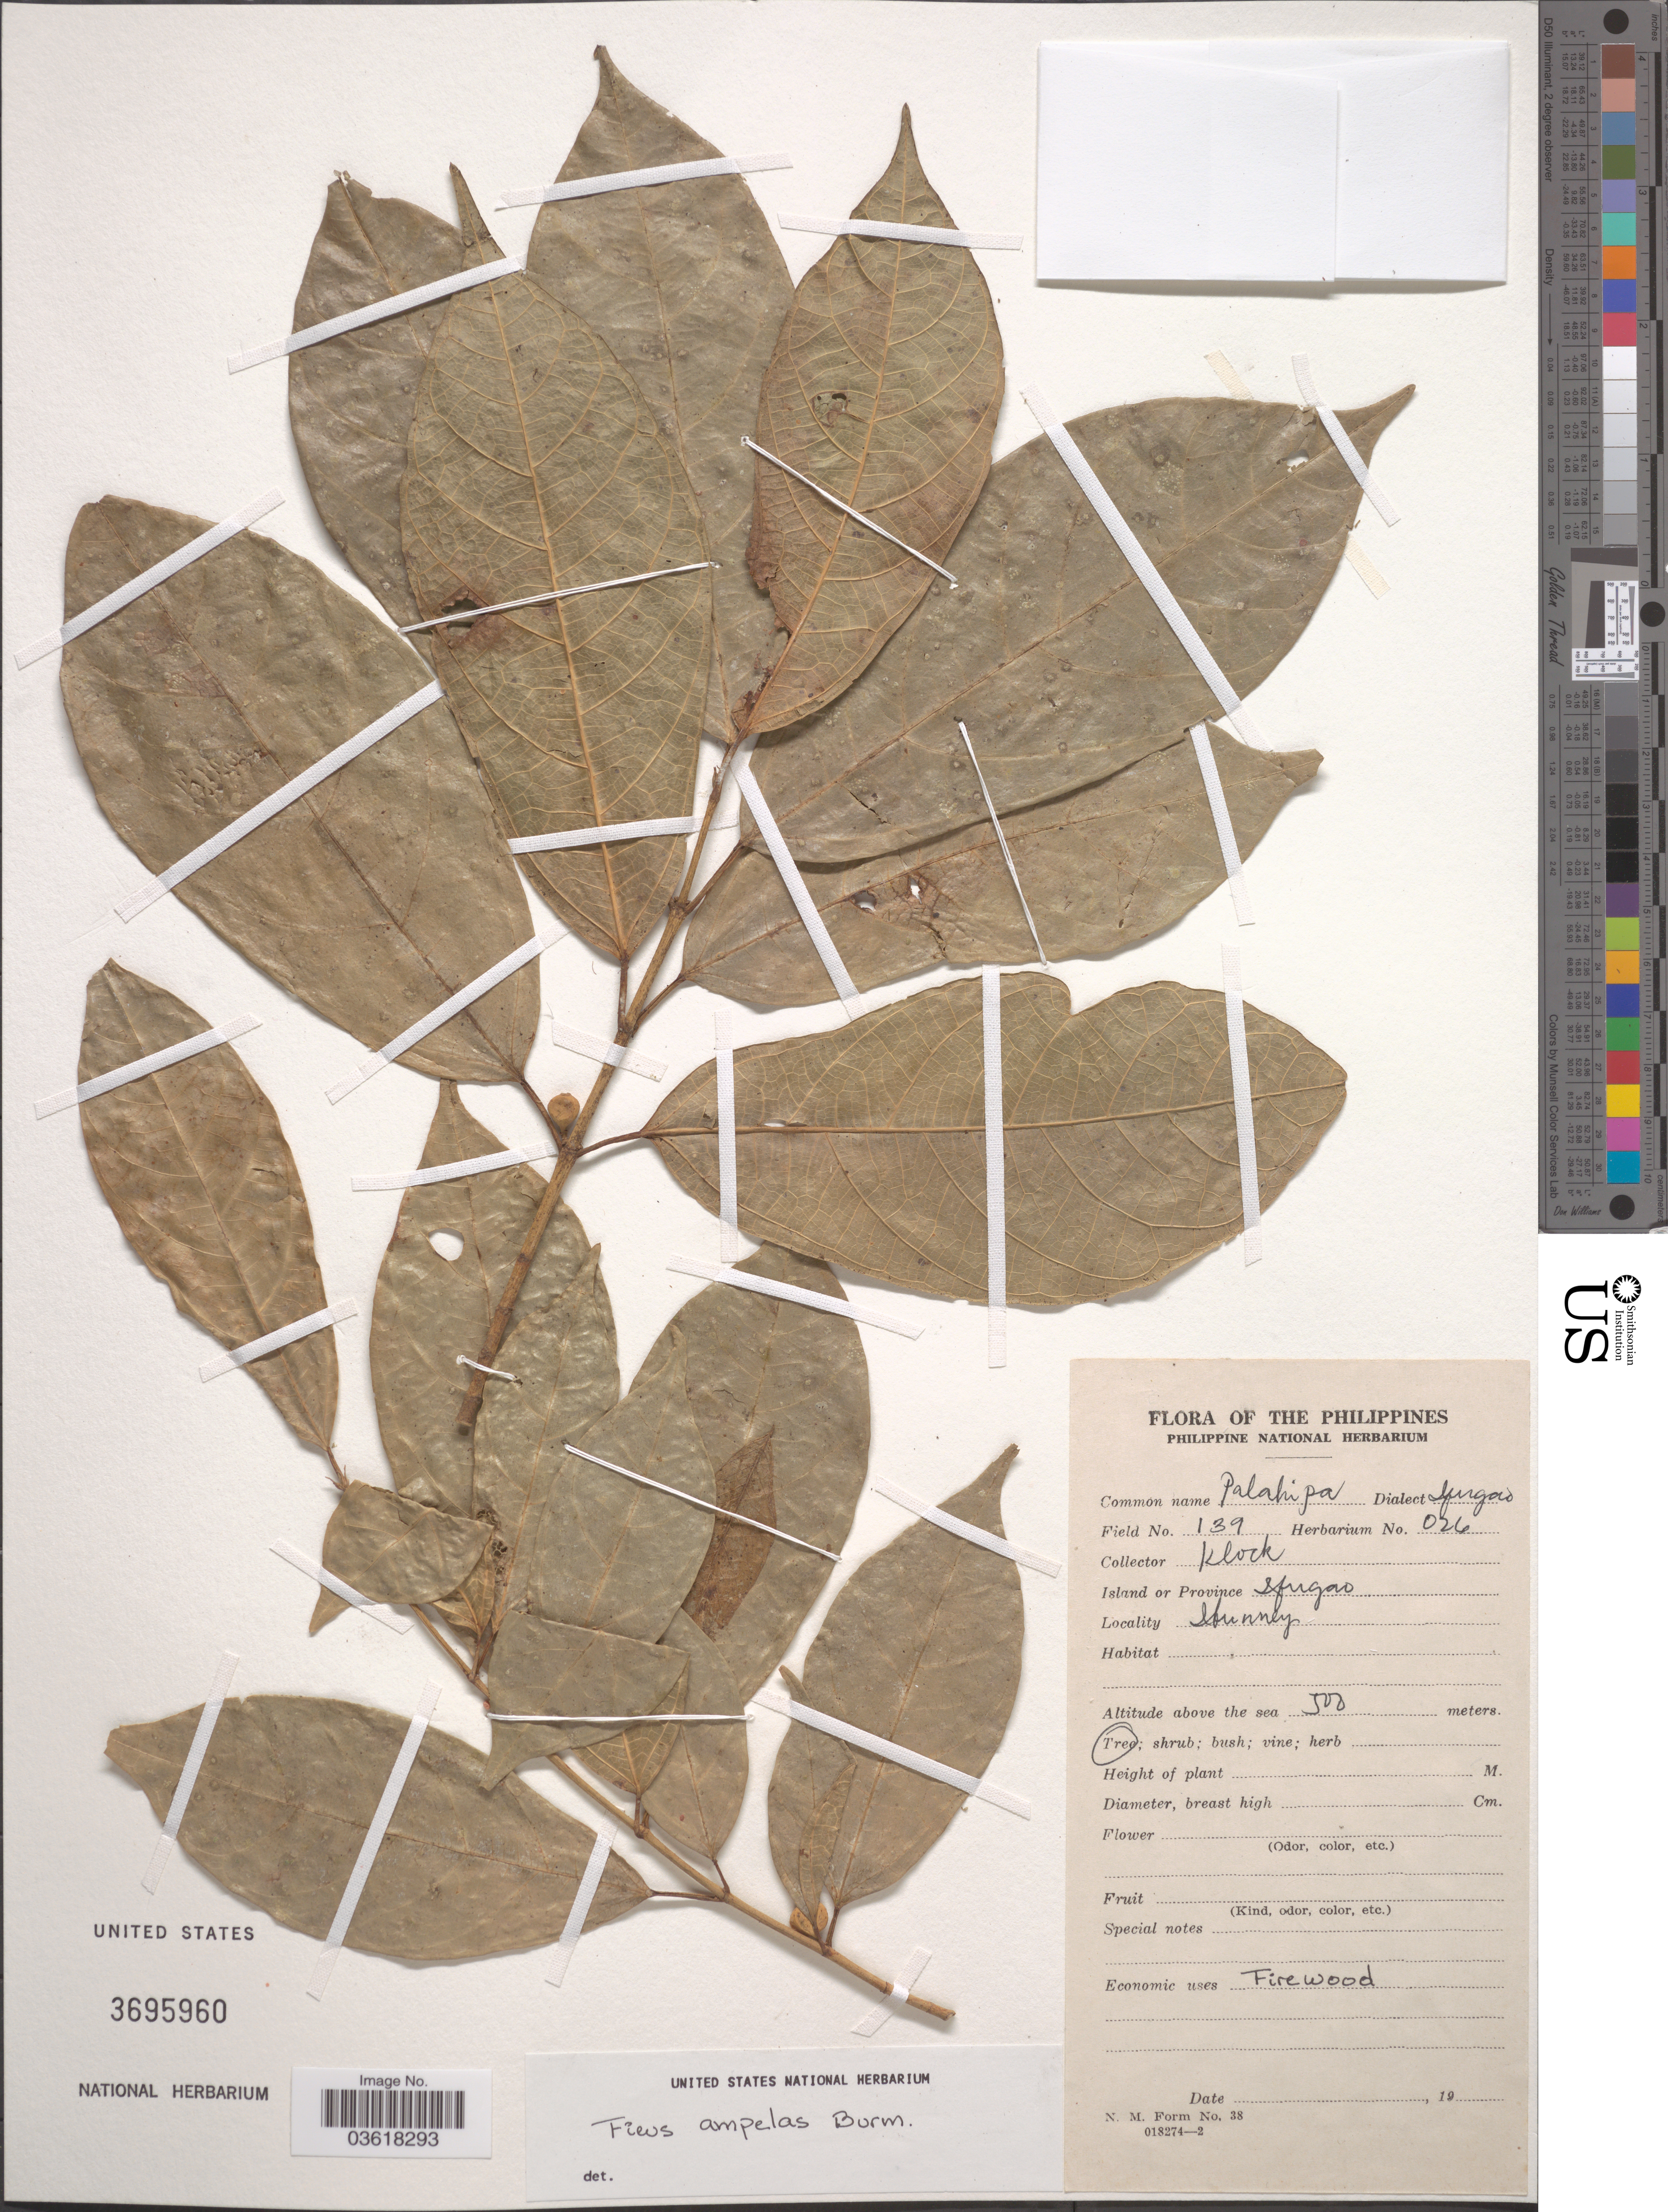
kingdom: Plantae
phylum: Tracheophyta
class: Magnoliopsida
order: Rosales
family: Moraceae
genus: Ficus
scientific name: Ficus ampelos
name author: Burm. f.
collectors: Klock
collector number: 139/026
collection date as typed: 19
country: Philippines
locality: Island or Province Ifugao. Ibunney.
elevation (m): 500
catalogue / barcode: US 3695960